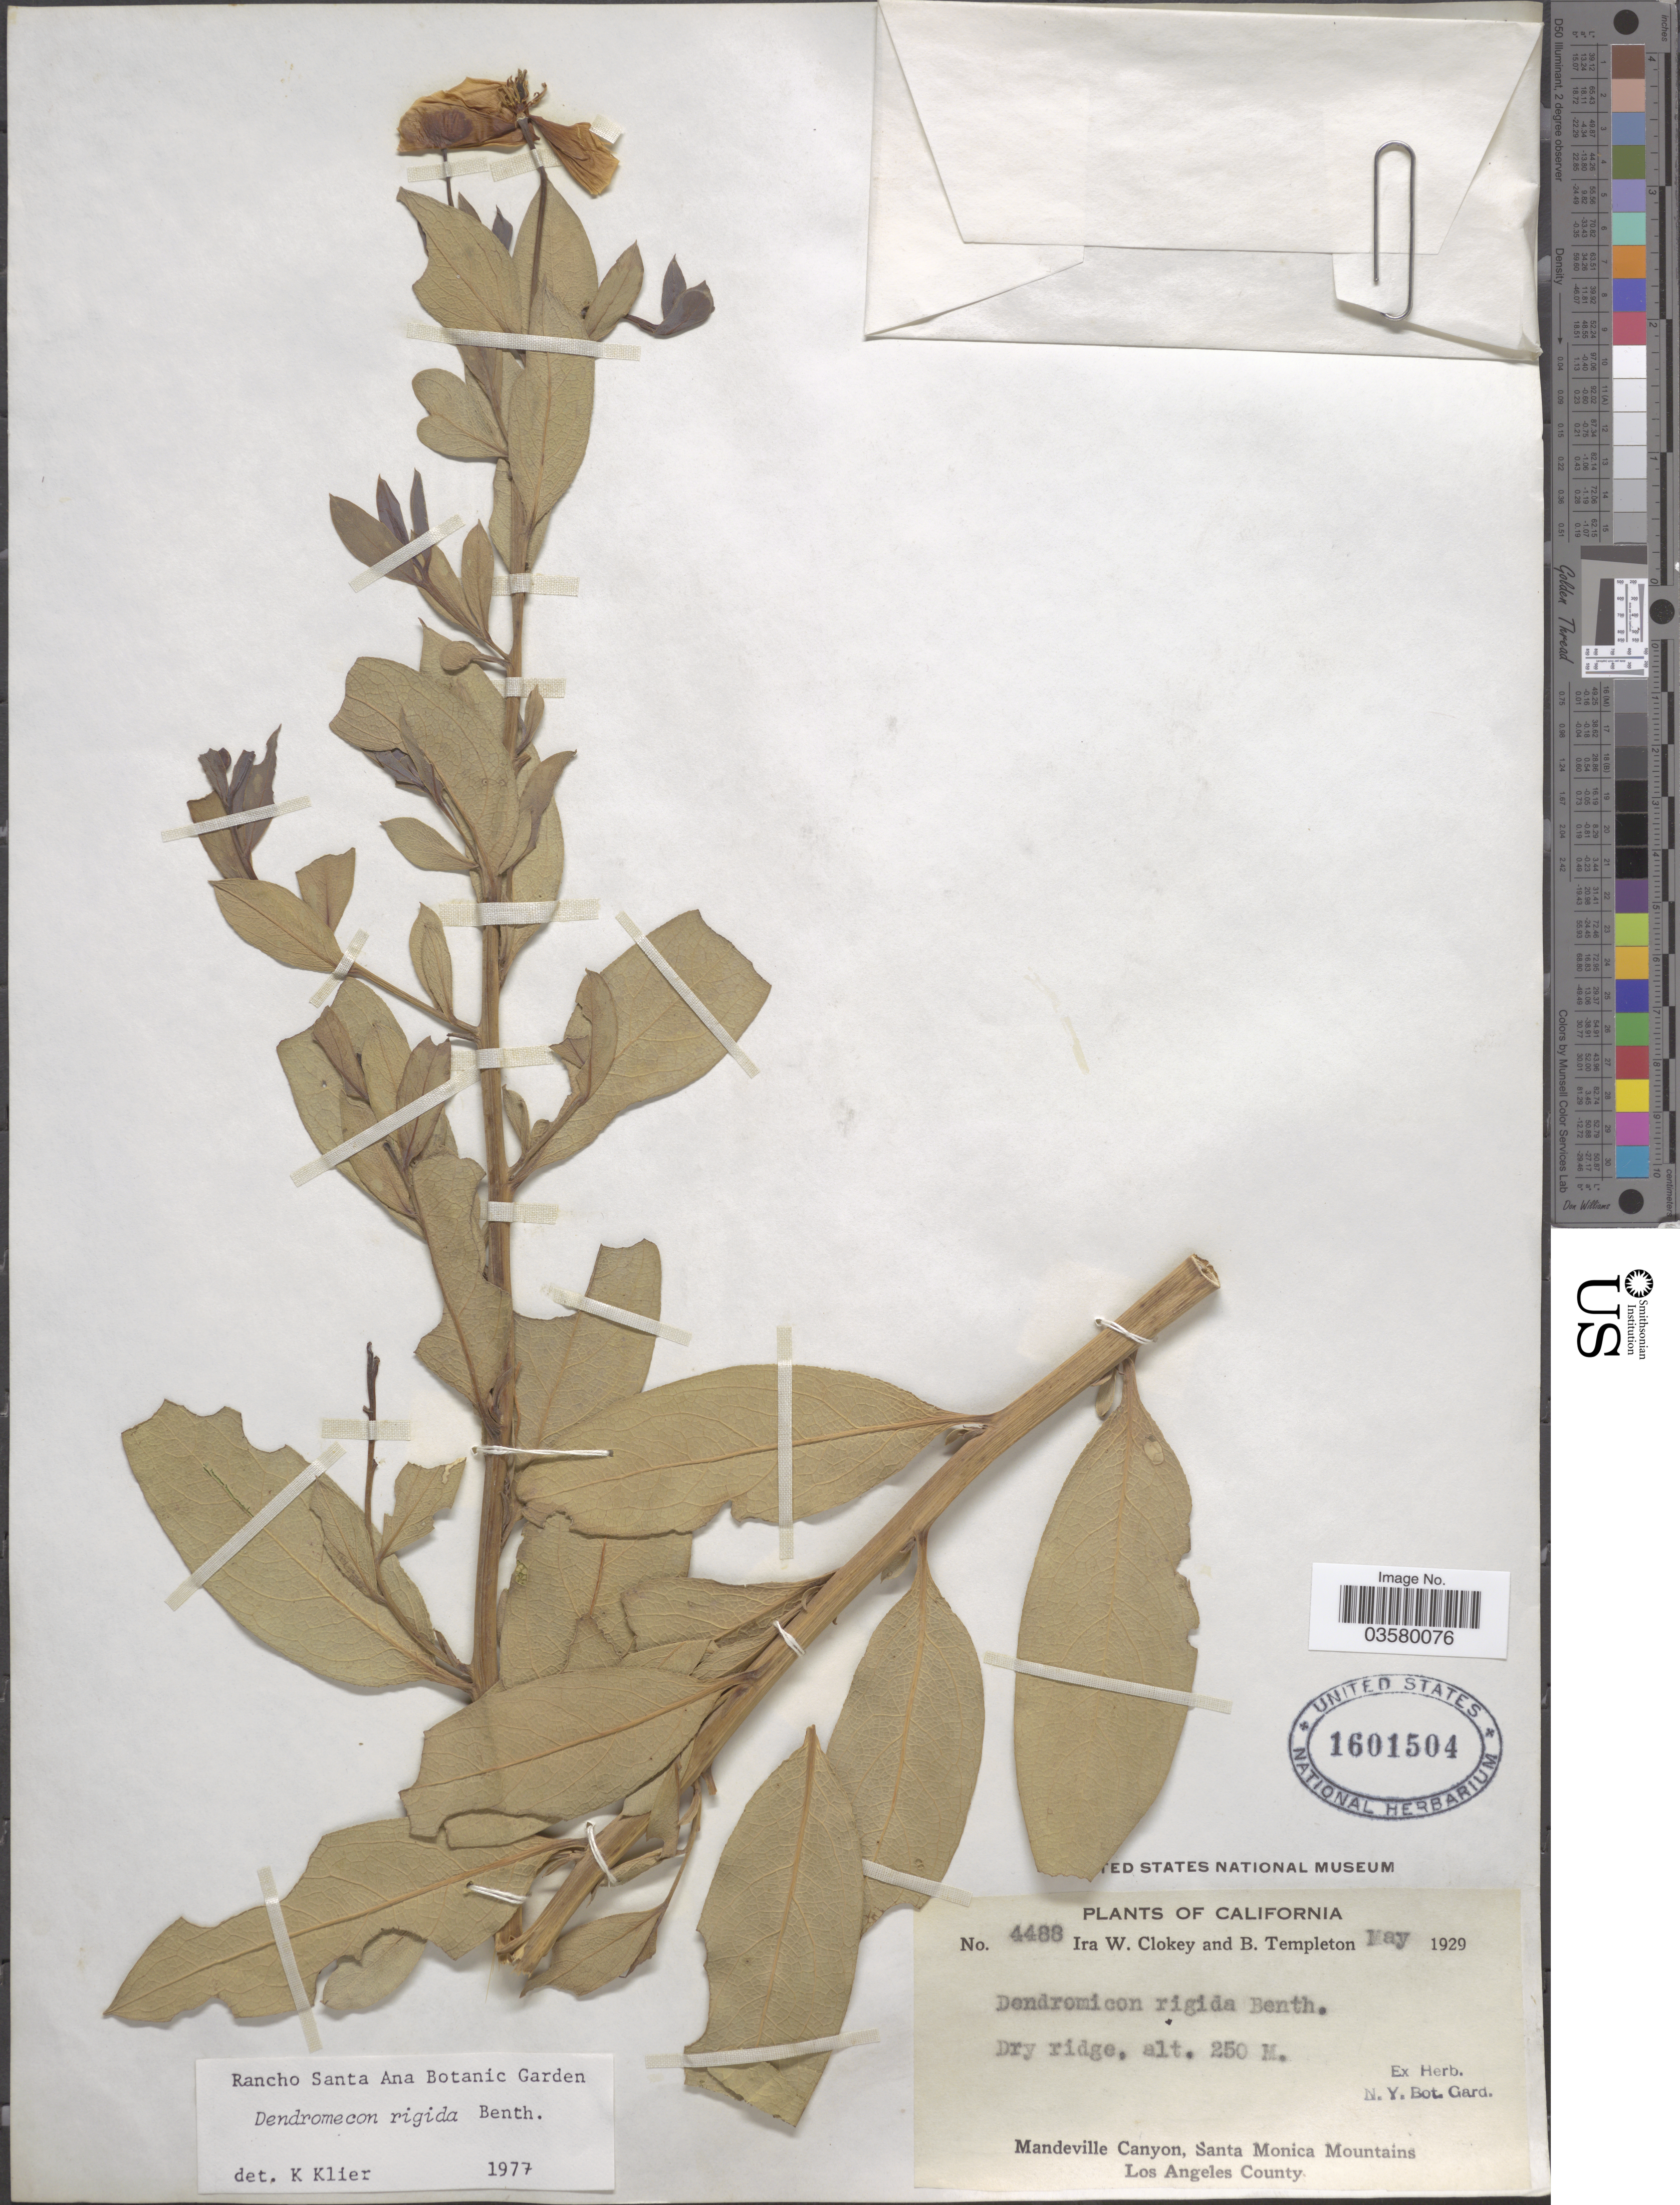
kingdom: Plantae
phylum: Tracheophyta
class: Magnoliopsida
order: Ranunculales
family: Papaveraceae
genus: Dendromecon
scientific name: Dendromecon rigida subsp. rigida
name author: Benth.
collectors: I. W. Clokey & B. Templeton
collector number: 4488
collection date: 1929-05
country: United States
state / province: California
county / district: Los Angeles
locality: Mandeville Canyon, Santa Monica Mountains, Los Angeles County.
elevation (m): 250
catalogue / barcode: US 1601504